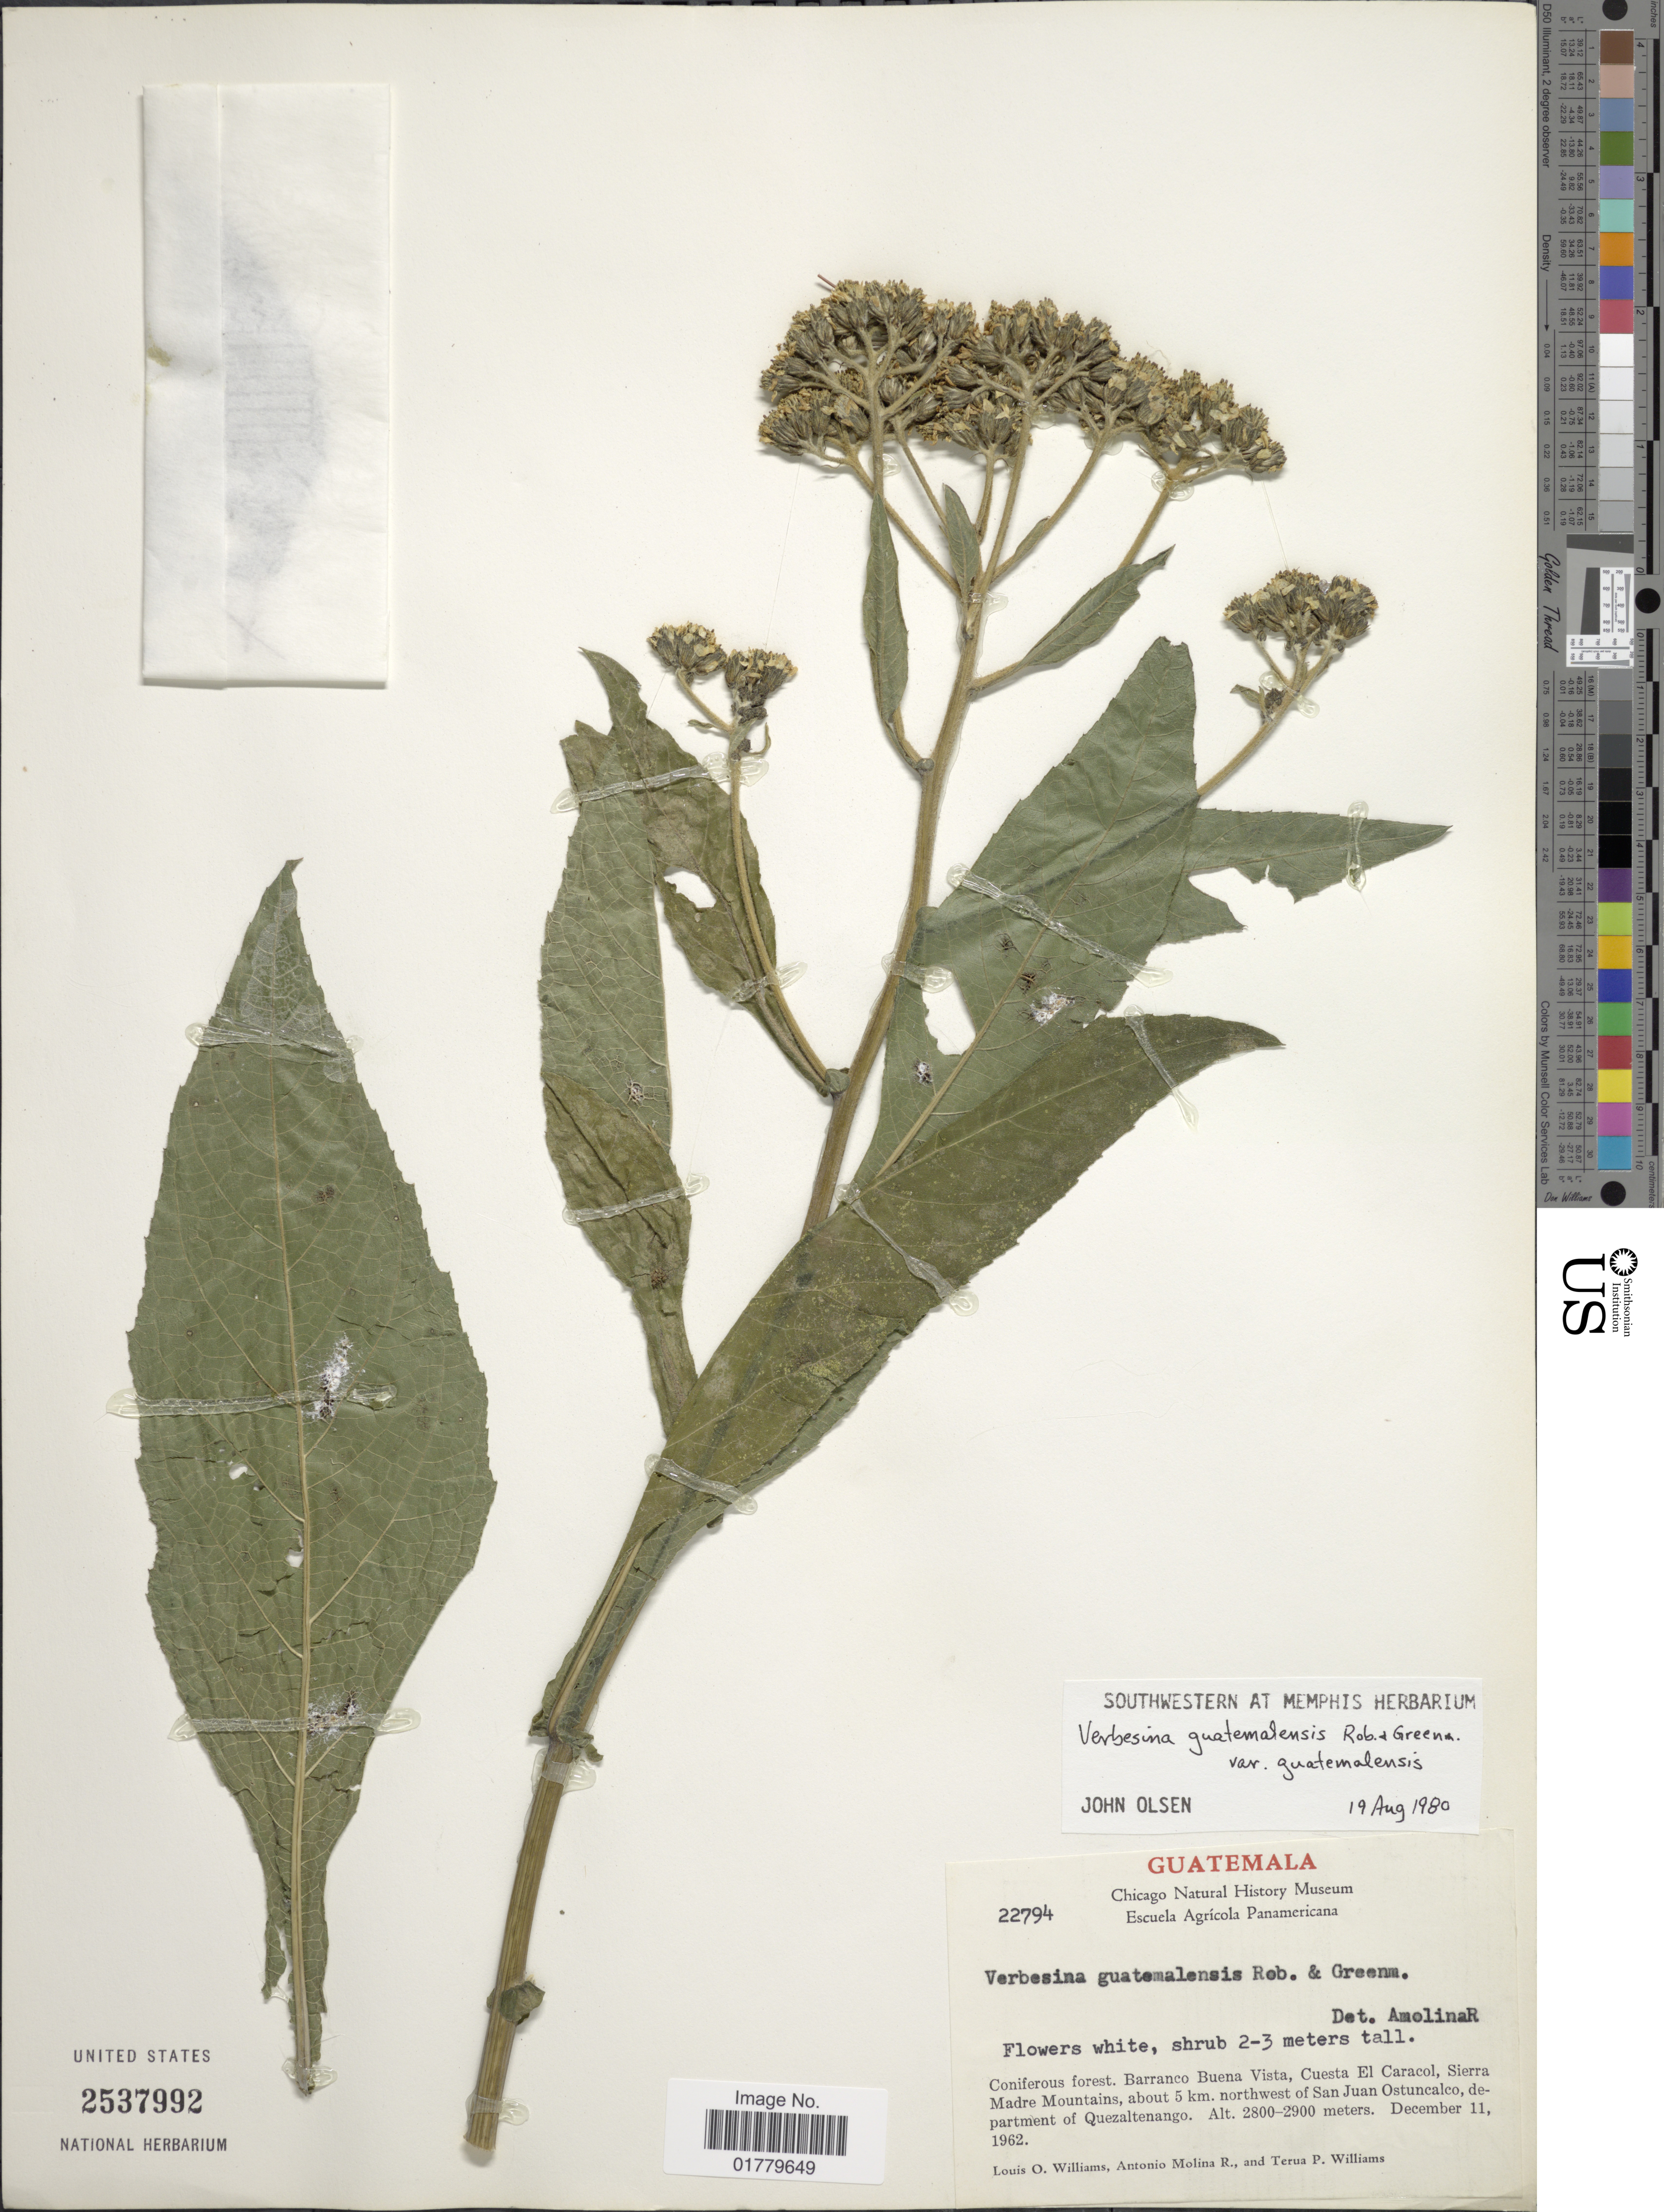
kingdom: Plantae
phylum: Tracheophyta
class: Magnoliopsida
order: Asterales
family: Asteraceae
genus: Verbesina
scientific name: Verbesina guatemalensis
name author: B.L. Rob. & Greenm.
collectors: L. O. Williams, A. Molina R. & T. P. Williams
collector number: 22794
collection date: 1962-12-11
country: Guatemala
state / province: Quetzaltenango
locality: Barranco Buena Vista, Cuesta El Caracol, Sierra Madre Mountain, about 5 km. northwest of San Juan Ostuncalco, department of Quezaltenango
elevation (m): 2800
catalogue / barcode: US 2537992